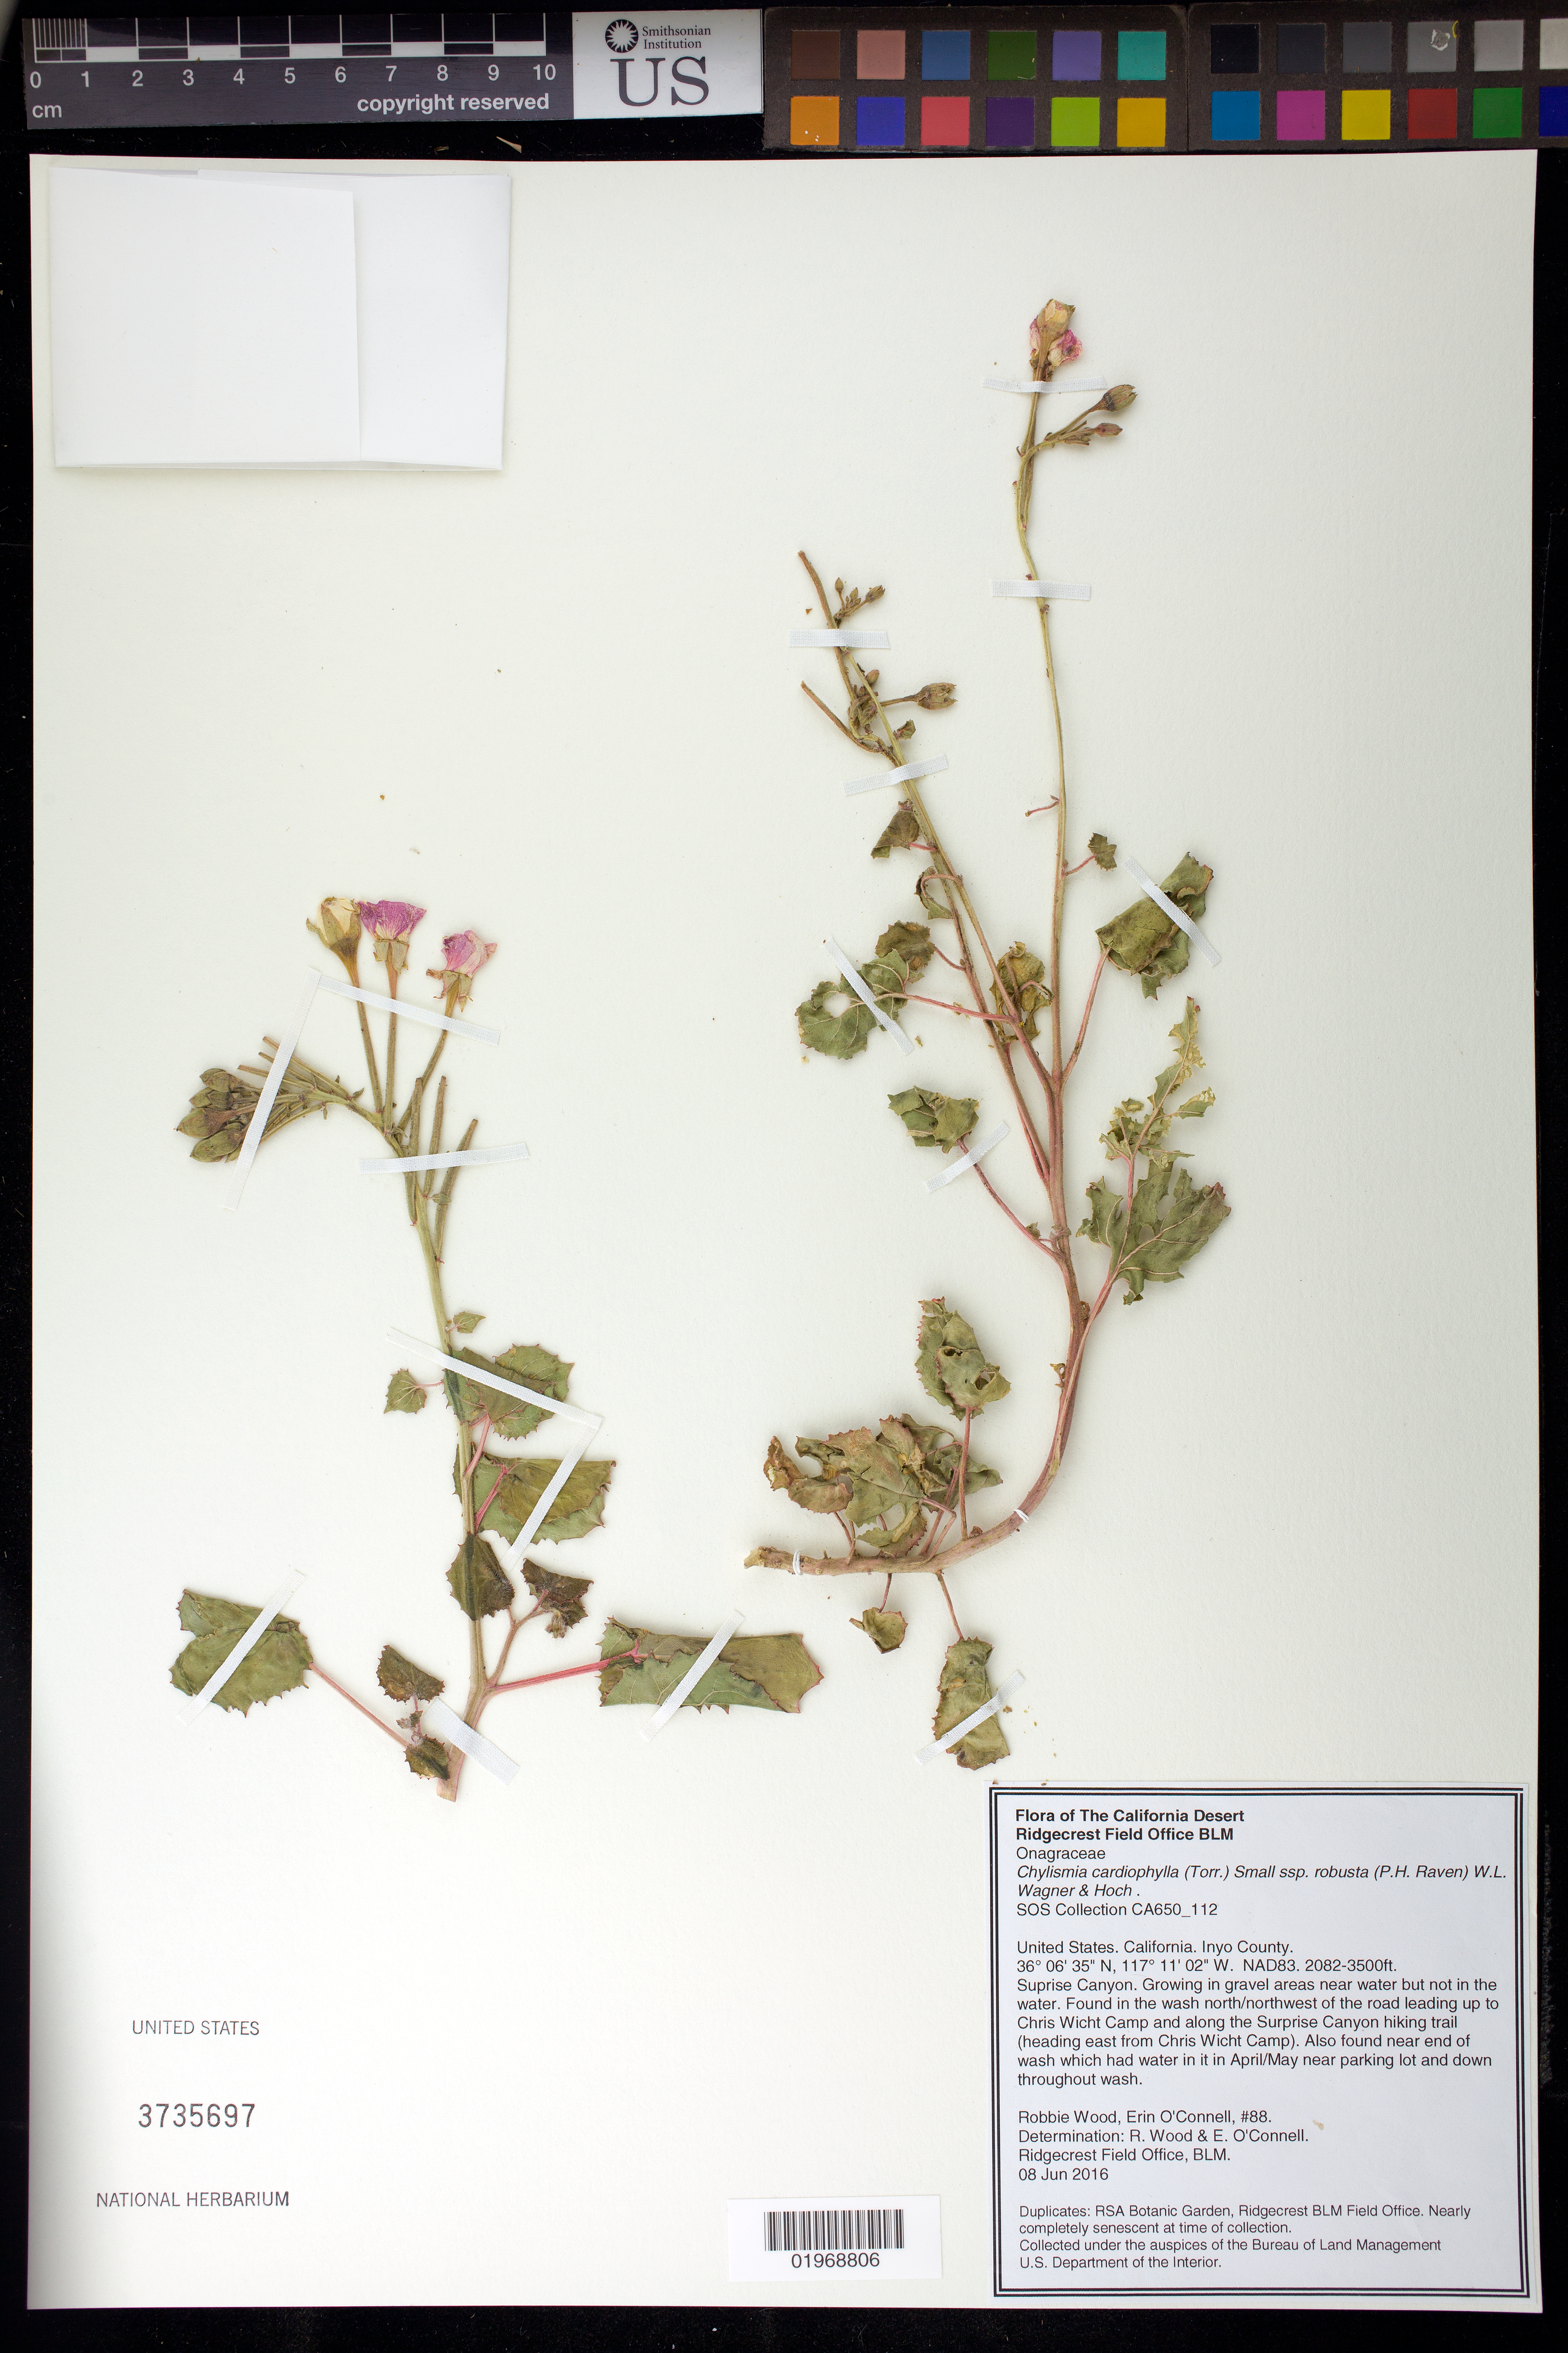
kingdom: Plantae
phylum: Tracheophyta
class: Magnoliopsida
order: Myrtales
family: Onagraceae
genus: Chylismia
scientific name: Chylismia cardiophylla subsp. robusta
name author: (P.H. Raven) W.L. Wagner & Hoch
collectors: R. Wood & E. O'Connell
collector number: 88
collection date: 2016-06-08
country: United States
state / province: California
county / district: Inyo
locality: Along Surprise Canyon hiking trail (heading E from Chris Wicht Camp)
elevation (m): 635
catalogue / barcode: US 3735697